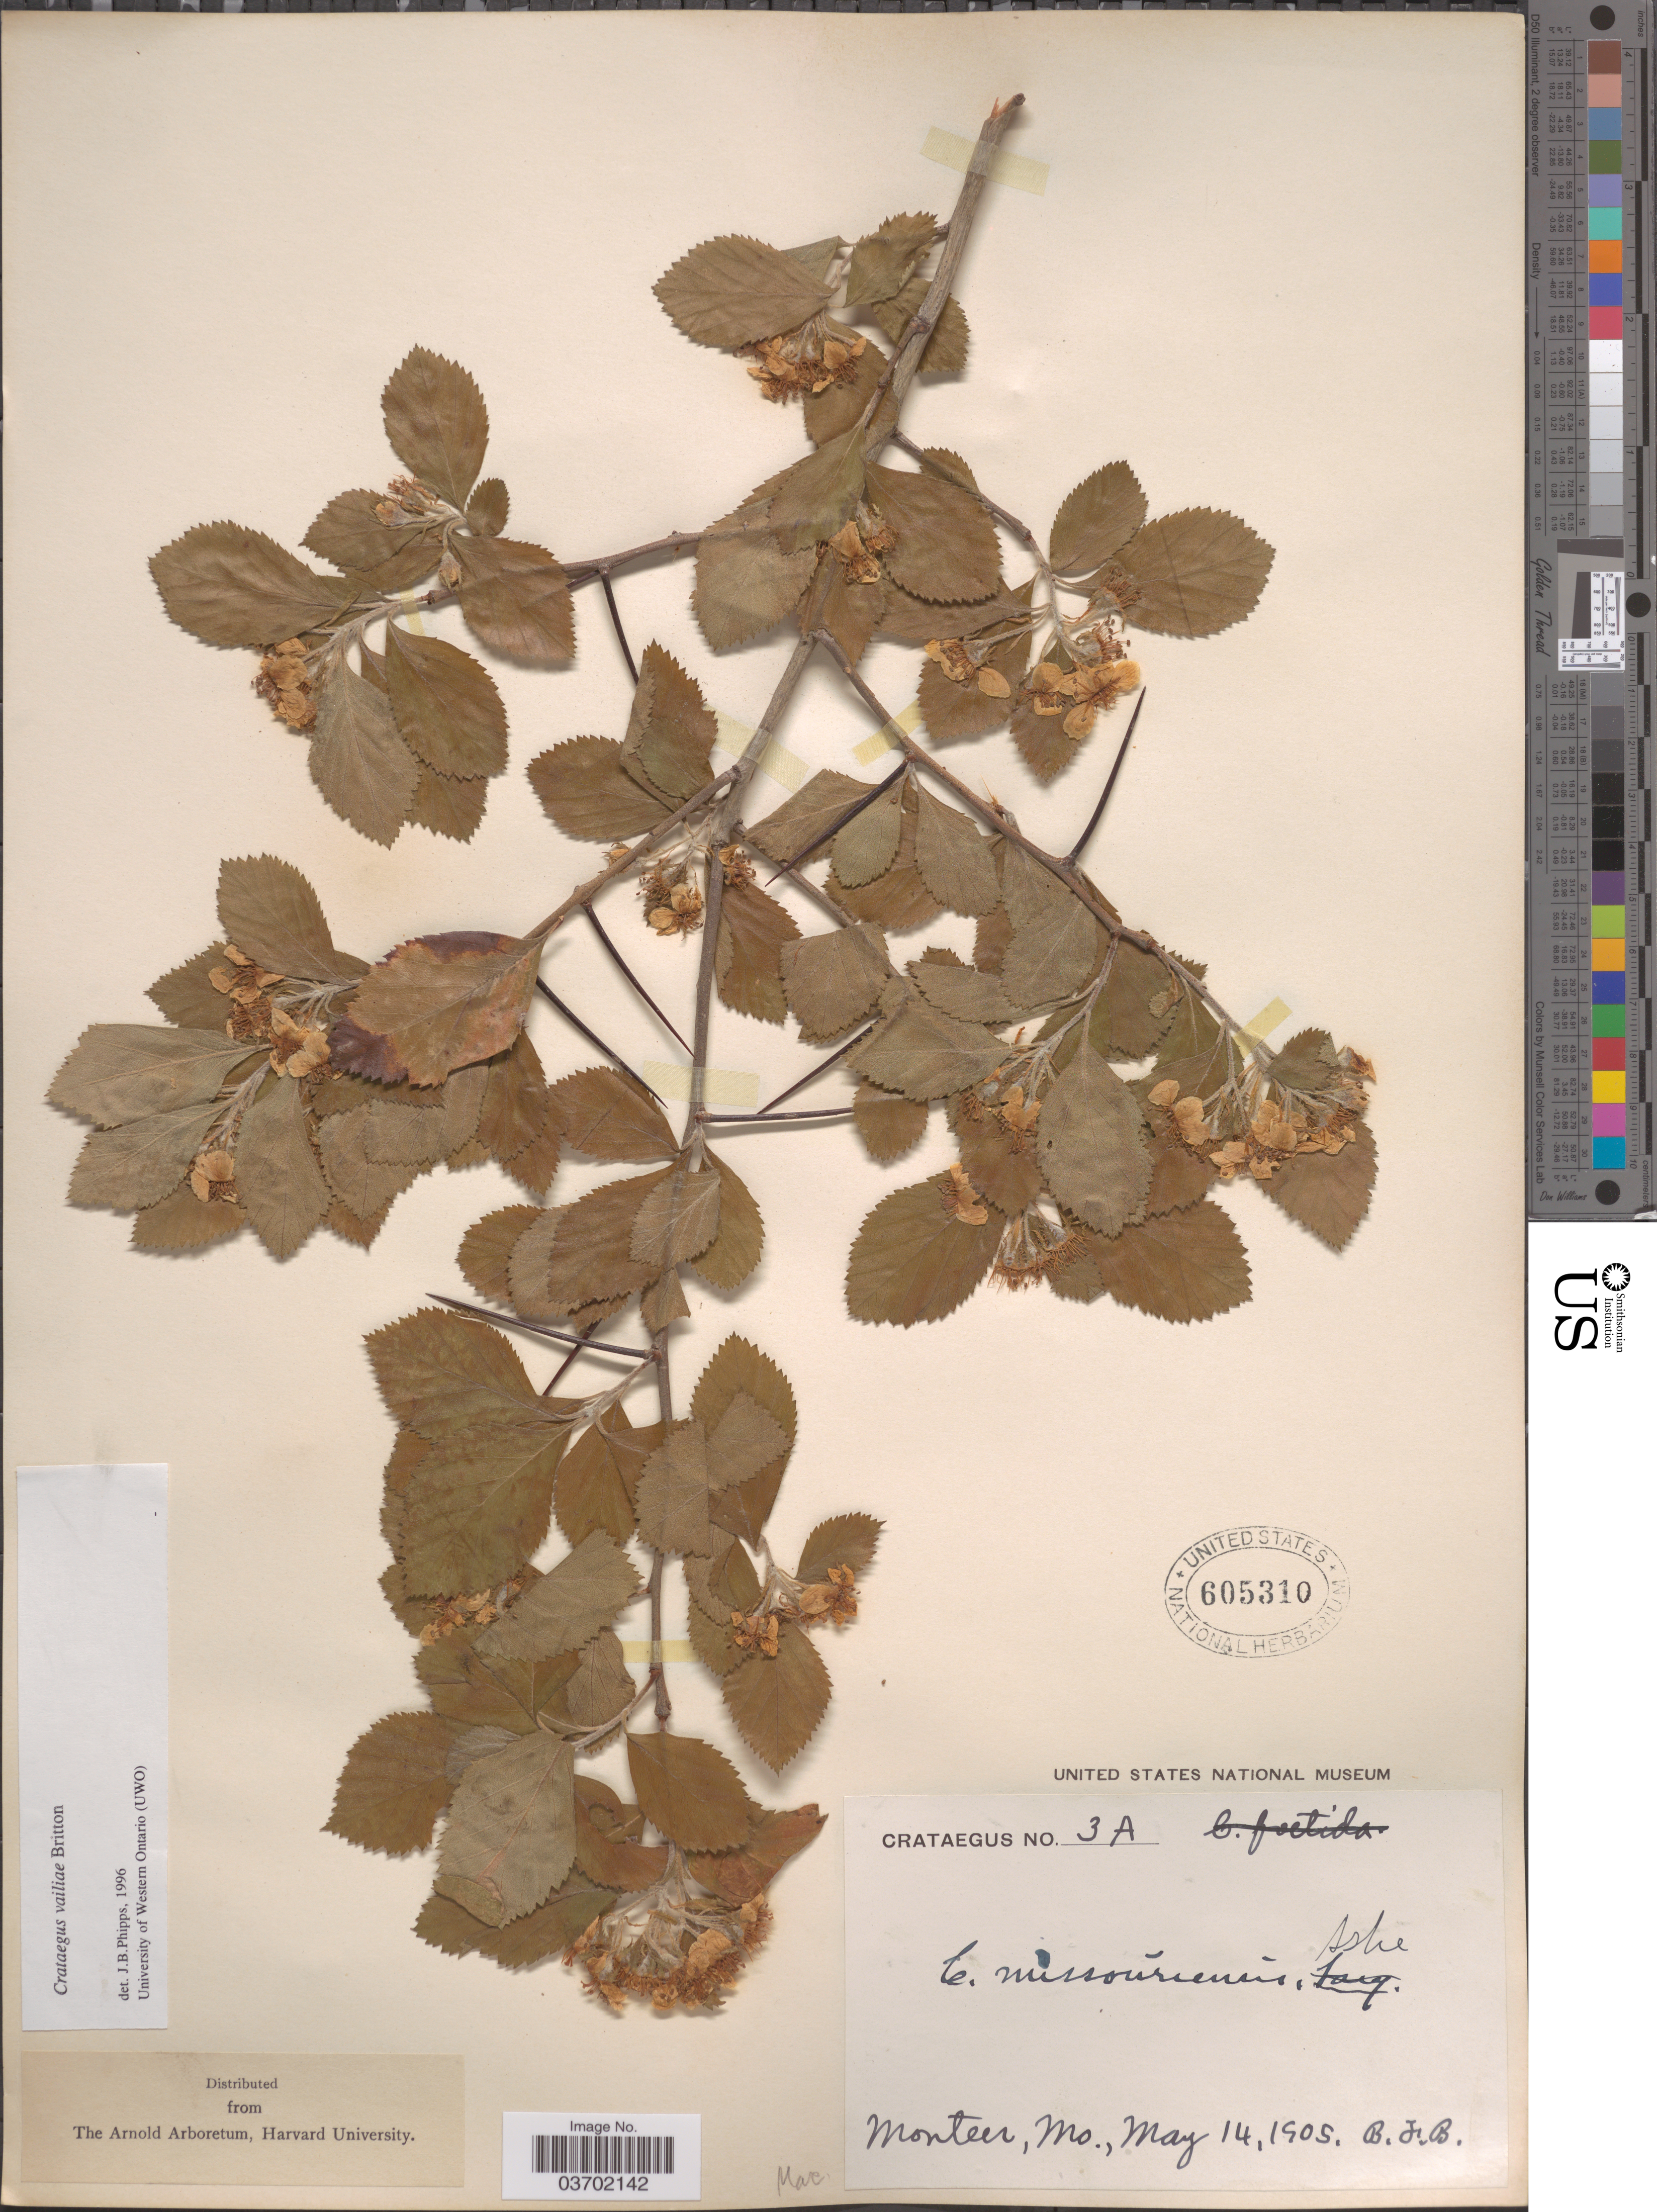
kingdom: Plantae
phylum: Tracheophyta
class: Magnoliopsida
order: Rosales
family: Rosaceae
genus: Crataegus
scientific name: Crataegus x vailiae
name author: Britton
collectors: B. F. B.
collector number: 3A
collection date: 1905-05-14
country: United States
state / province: Missouri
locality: Monteer.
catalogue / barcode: US 605310